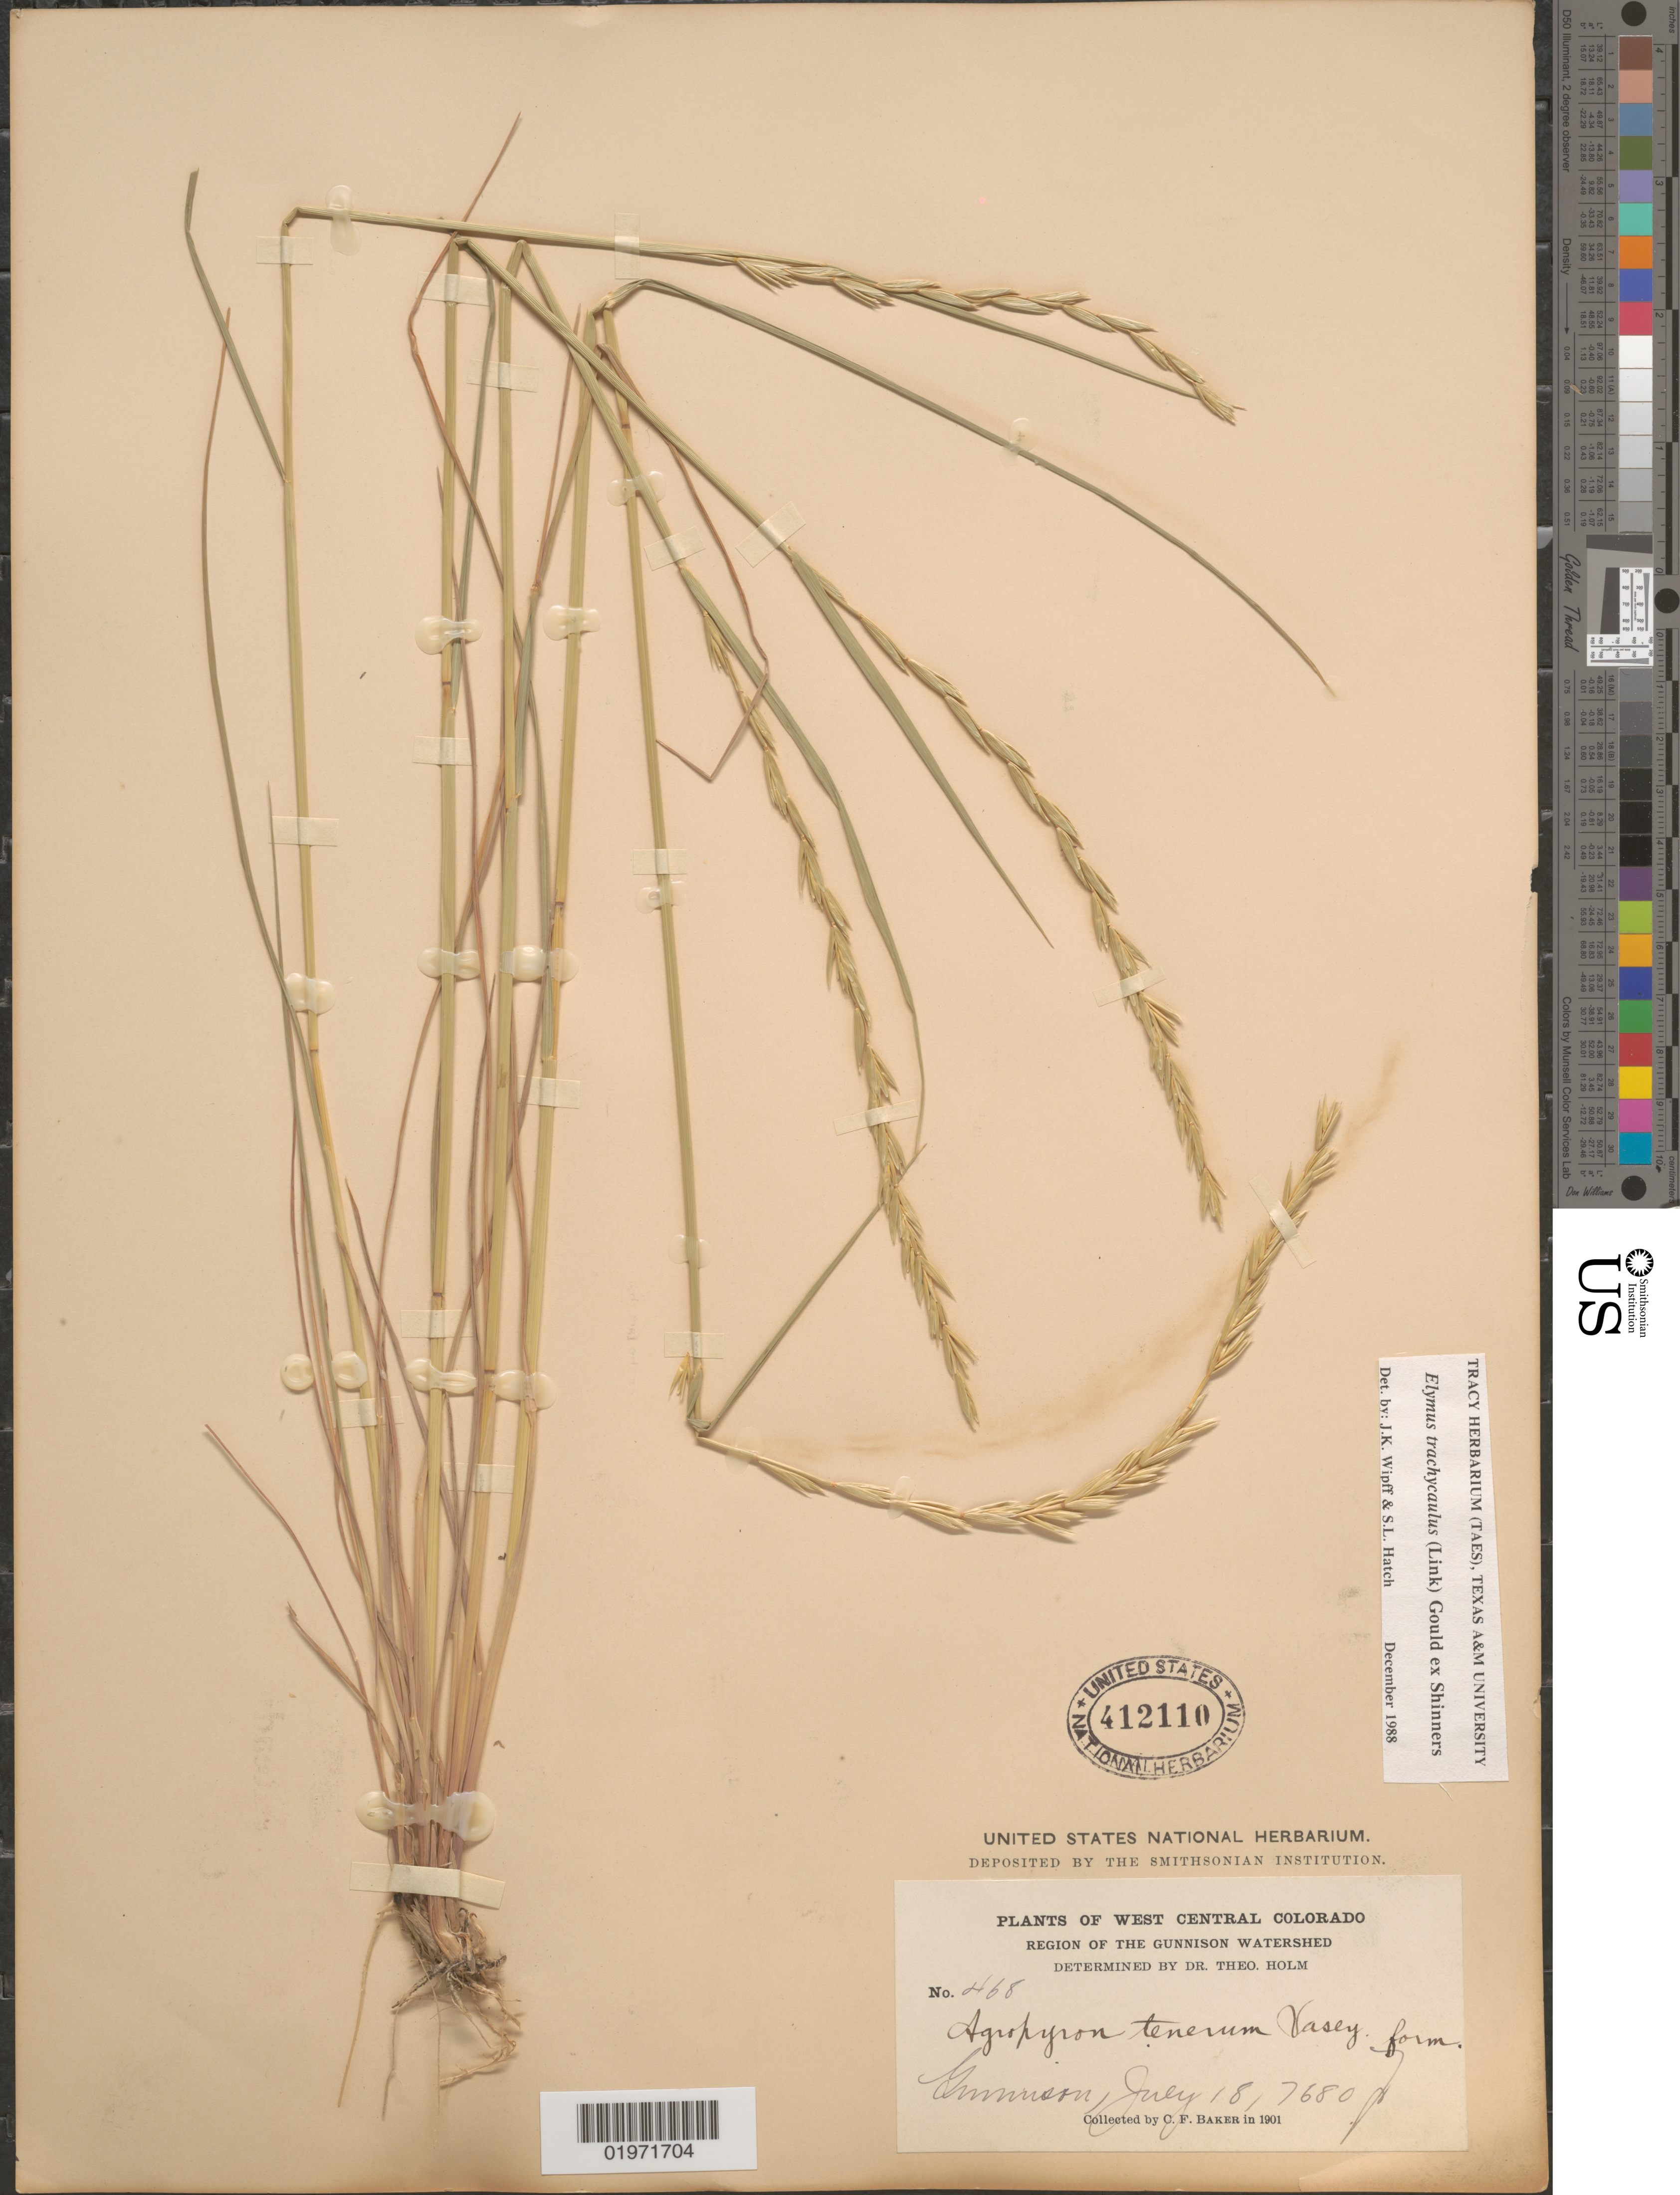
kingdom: Plantae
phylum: Tracheophyta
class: Liliopsida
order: Poales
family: Poaceae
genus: Elymus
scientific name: Elymus trachycaulus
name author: (Link) Gould ex Shinners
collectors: C. F. Baker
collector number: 468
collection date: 1901-07-18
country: United States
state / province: Colorado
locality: West Central Colorado. Region of the Gunnison Watershed. Gunnison.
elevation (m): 2341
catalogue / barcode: US 412110